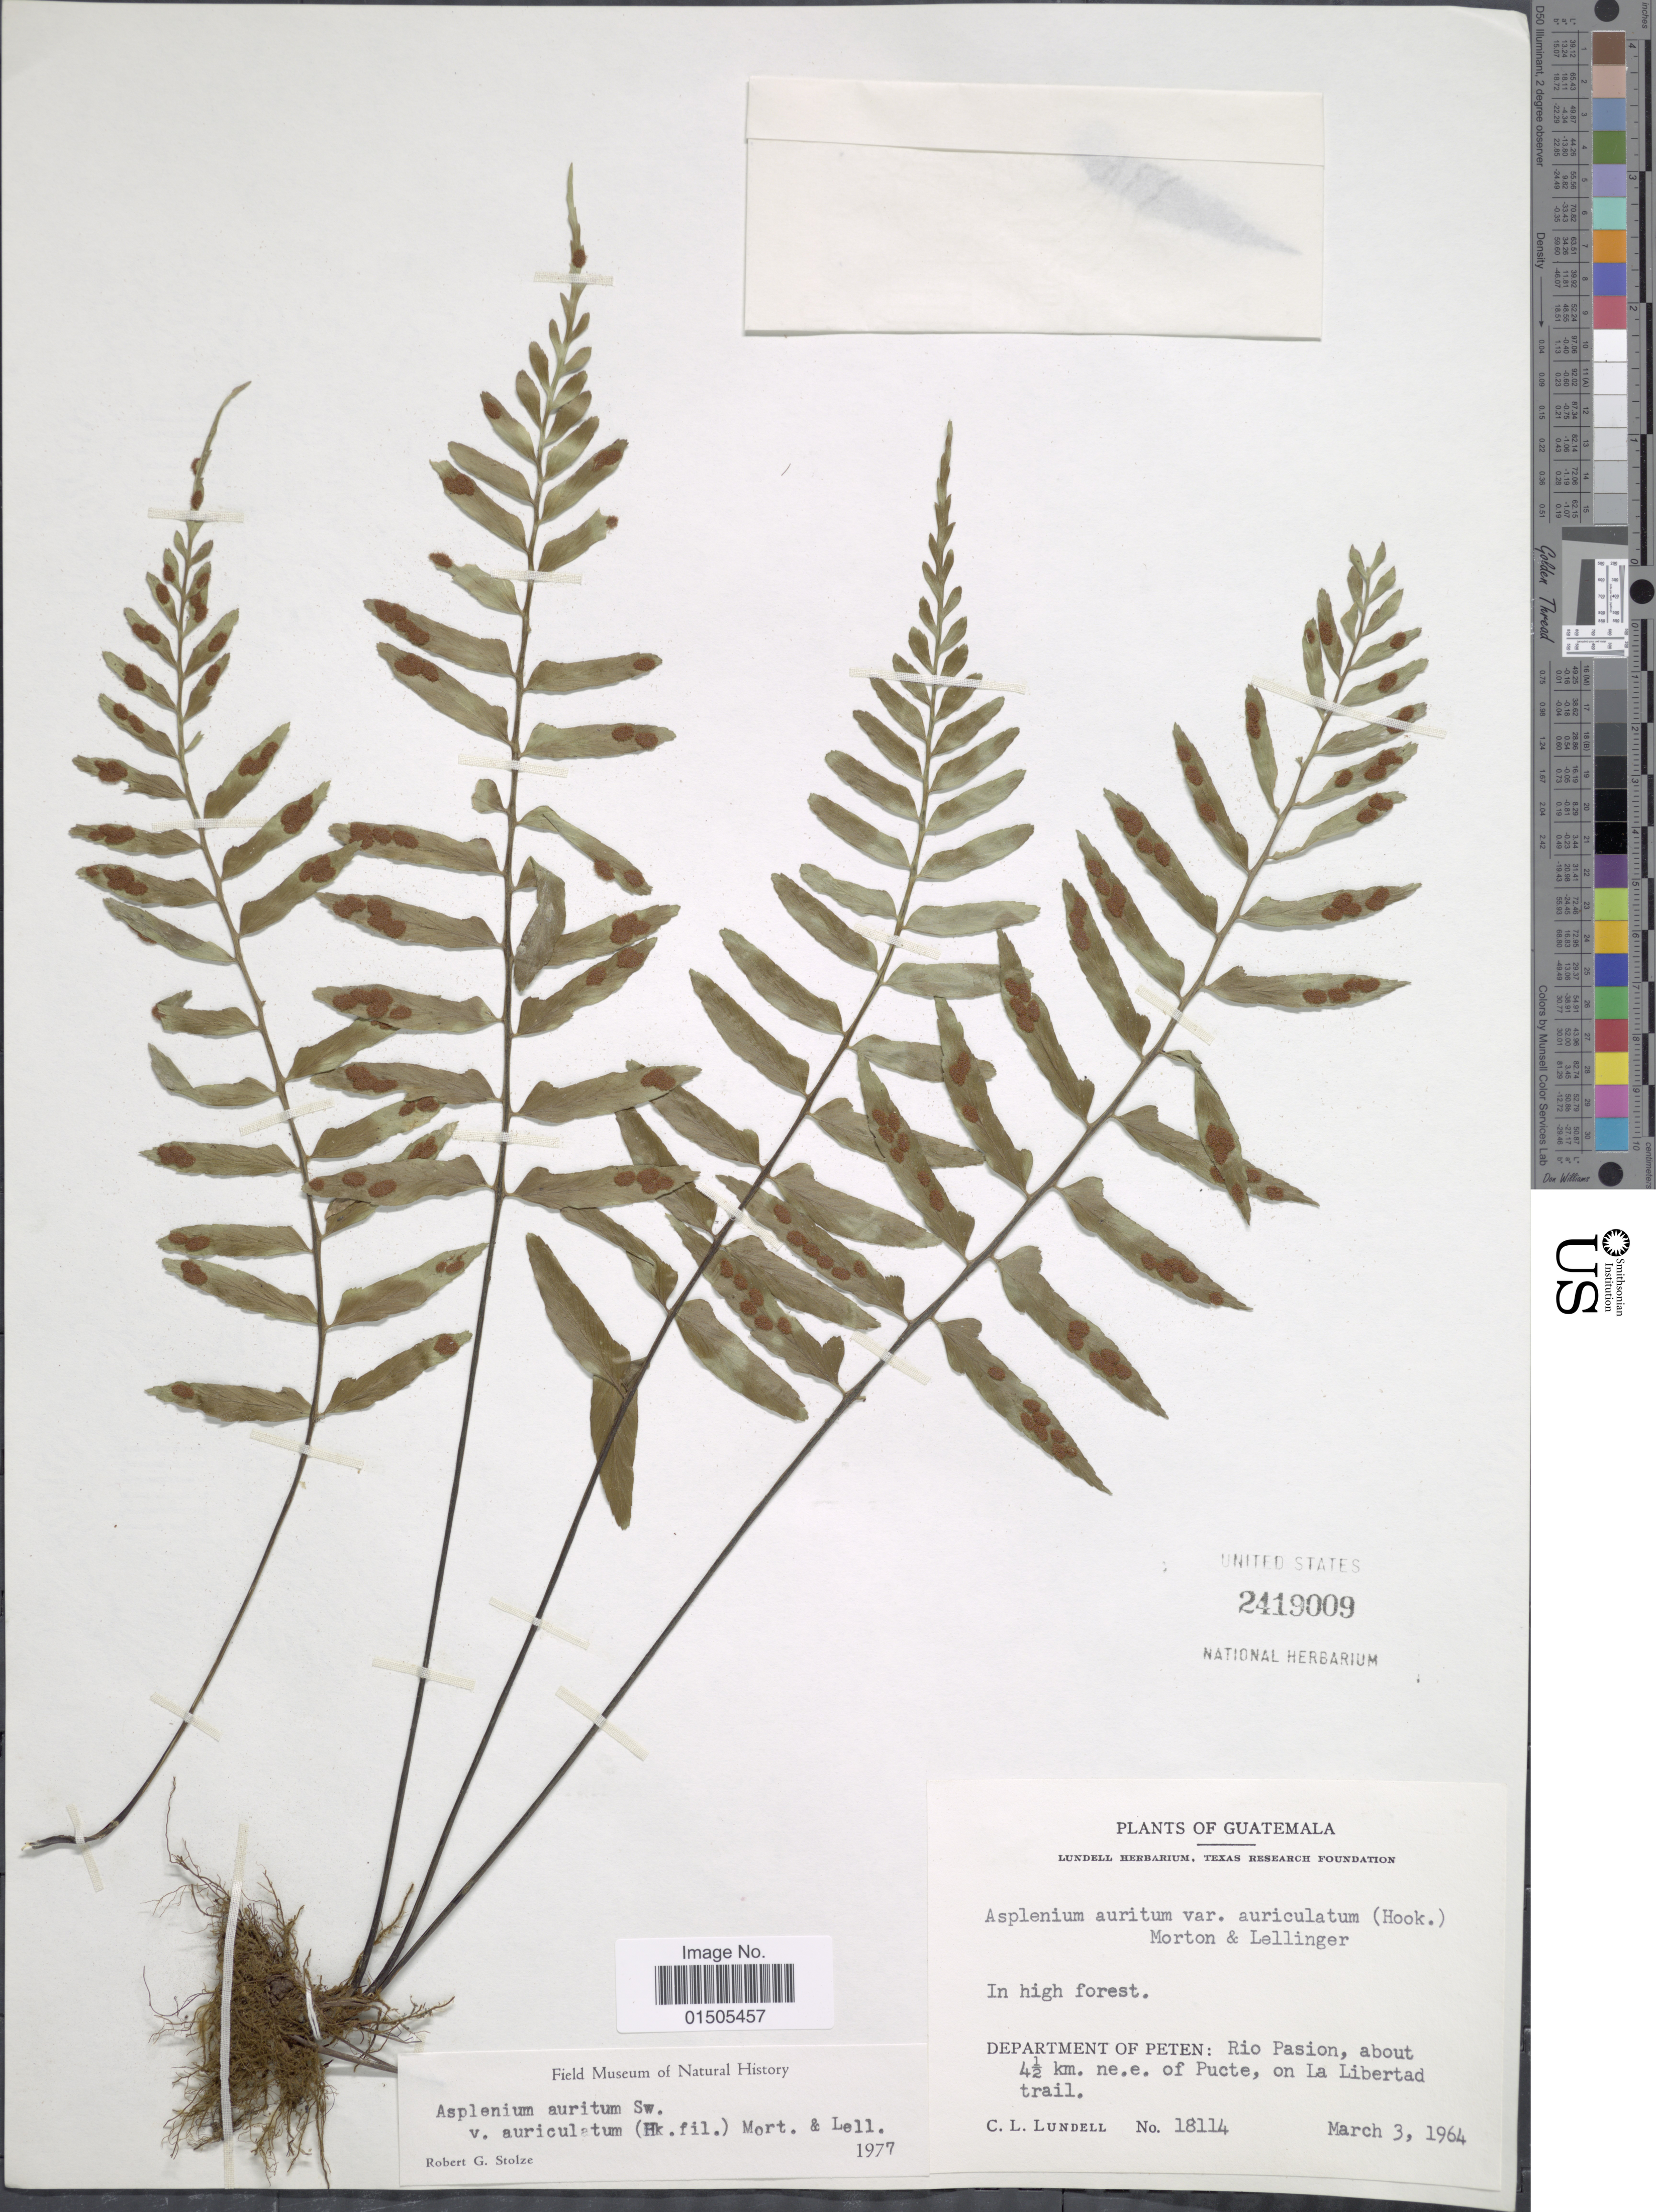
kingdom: Plantae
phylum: Tracheophyta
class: Polypodiopsida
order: Polypodiales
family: Aspleniaceae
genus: Asplenium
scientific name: Asplenium auritum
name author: Sw.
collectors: C. L. Lundell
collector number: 18114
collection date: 1964-03-03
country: Guatemala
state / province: El Petén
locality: Rio Pasion, about 4½ km. ne. e. of Pucte, on La Libertad trail.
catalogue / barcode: US 2419009